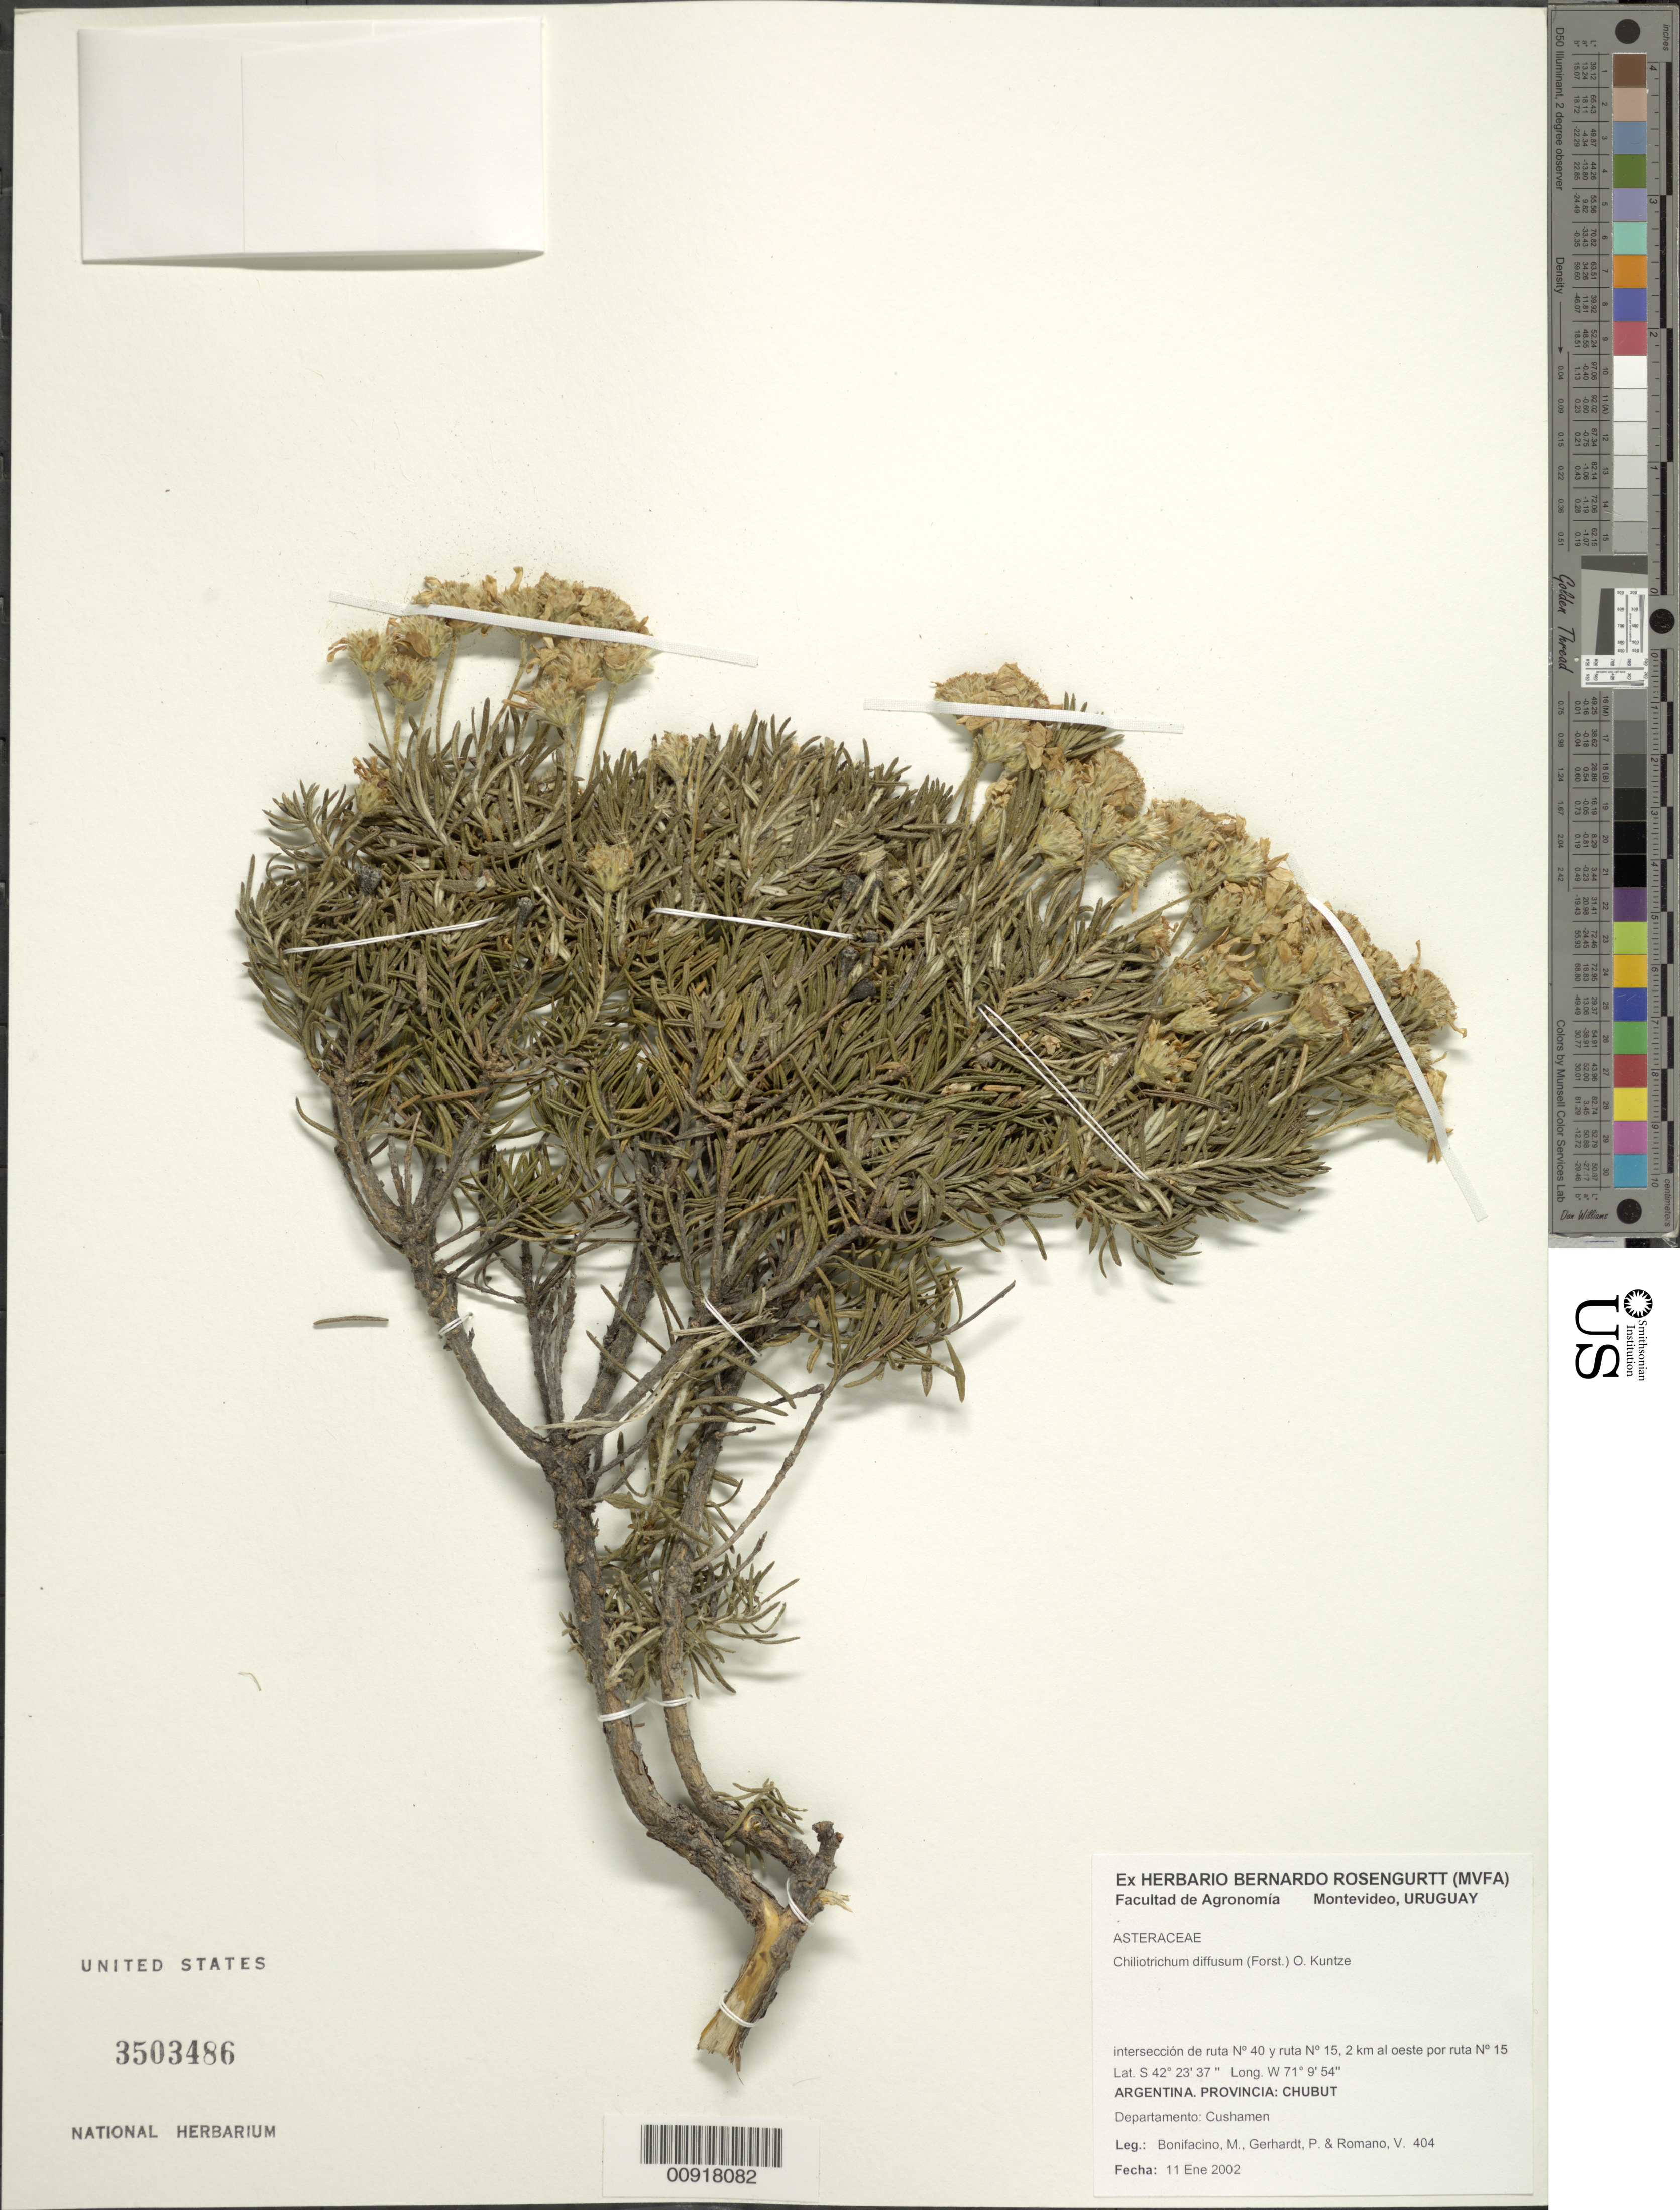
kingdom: Plantae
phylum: Tracheophyta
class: Magnoliopsida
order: Asterales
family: Asteraceae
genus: Chiliotrichum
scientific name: Chiliotrichum diffusum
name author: (G. Forst.) Kuntze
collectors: M. Bonifacino, P. Gerhardt & V. Romano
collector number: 0404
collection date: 2002-01-11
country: Argentina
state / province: Chubut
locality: Dpto. Cushamen, intersección de Ruta 40 y Ruta 15, 2 km oeste por Ruta 15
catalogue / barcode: US 3503486